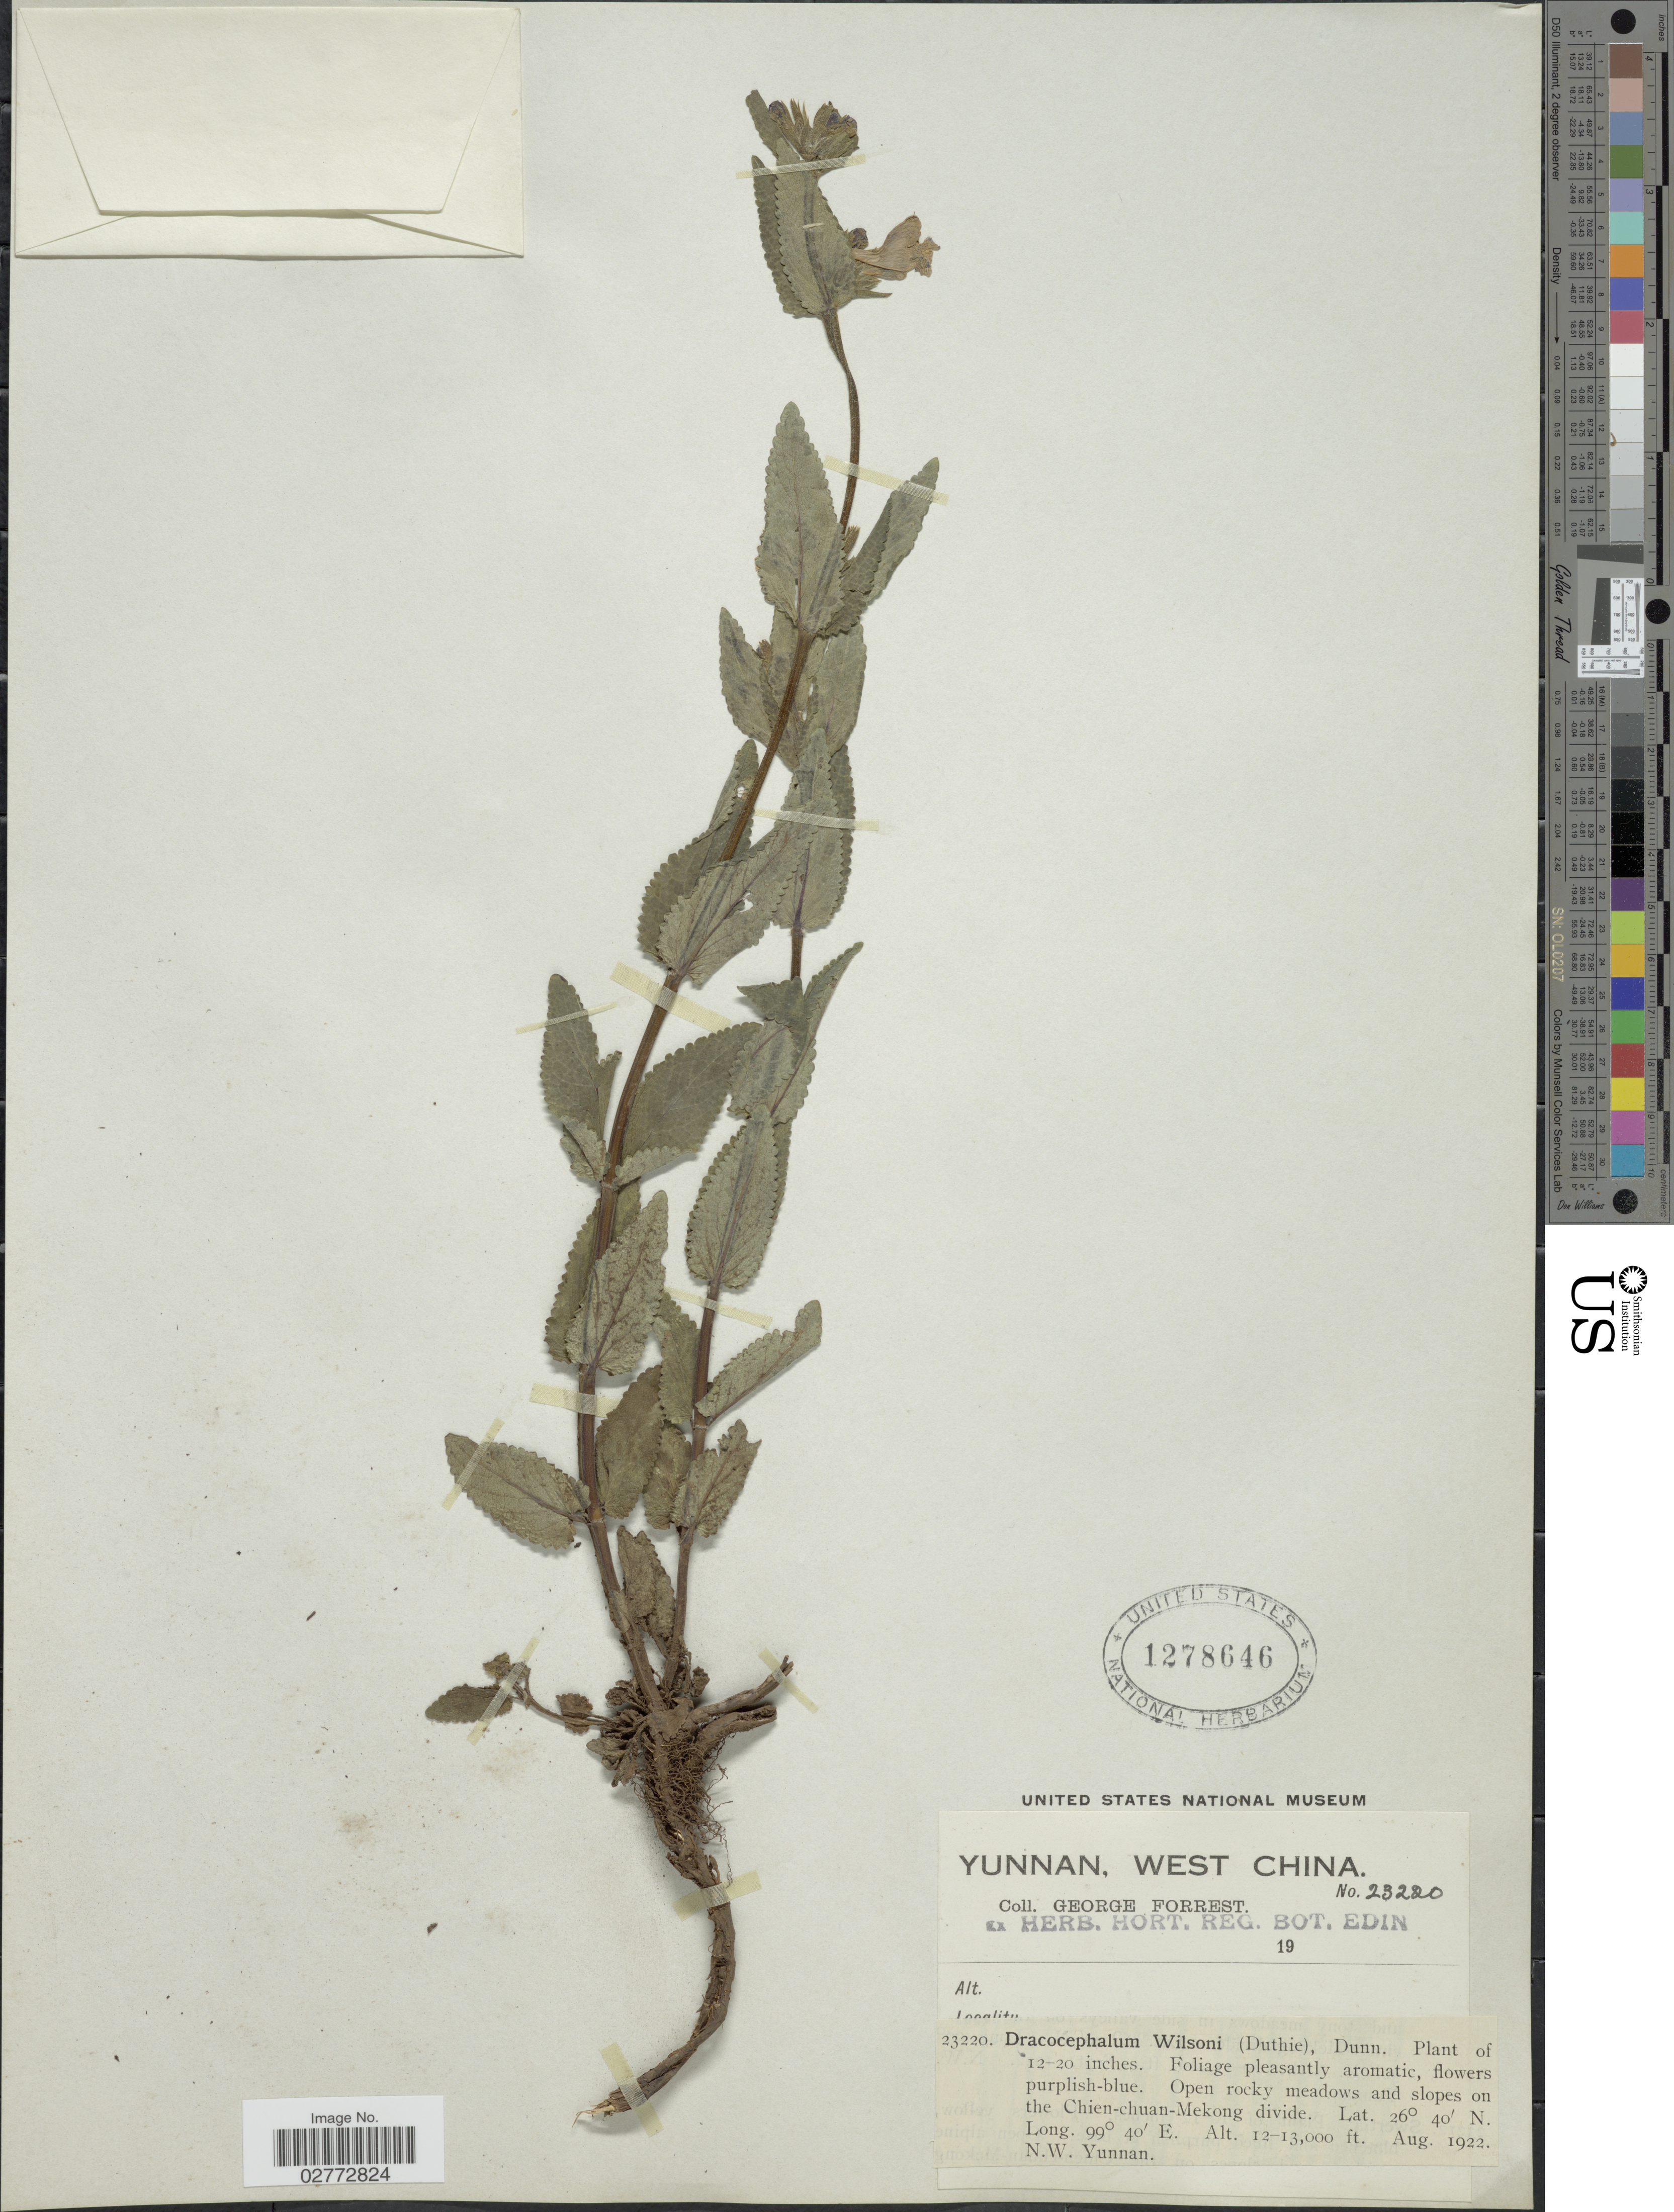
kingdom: Plantae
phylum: Tracheophyta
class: Magnoliopsida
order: Lamiales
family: Lamiaceae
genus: Dracocephalum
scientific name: Dracocephalum wilsonii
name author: (Duthie)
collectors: G. Forrest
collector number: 23220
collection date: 1922-08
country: China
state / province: Yunnan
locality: West China. Open rocky meadows and slopes on the Chien-chuan-Mekong divide. N.W. China.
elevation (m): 3658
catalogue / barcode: US 1278646